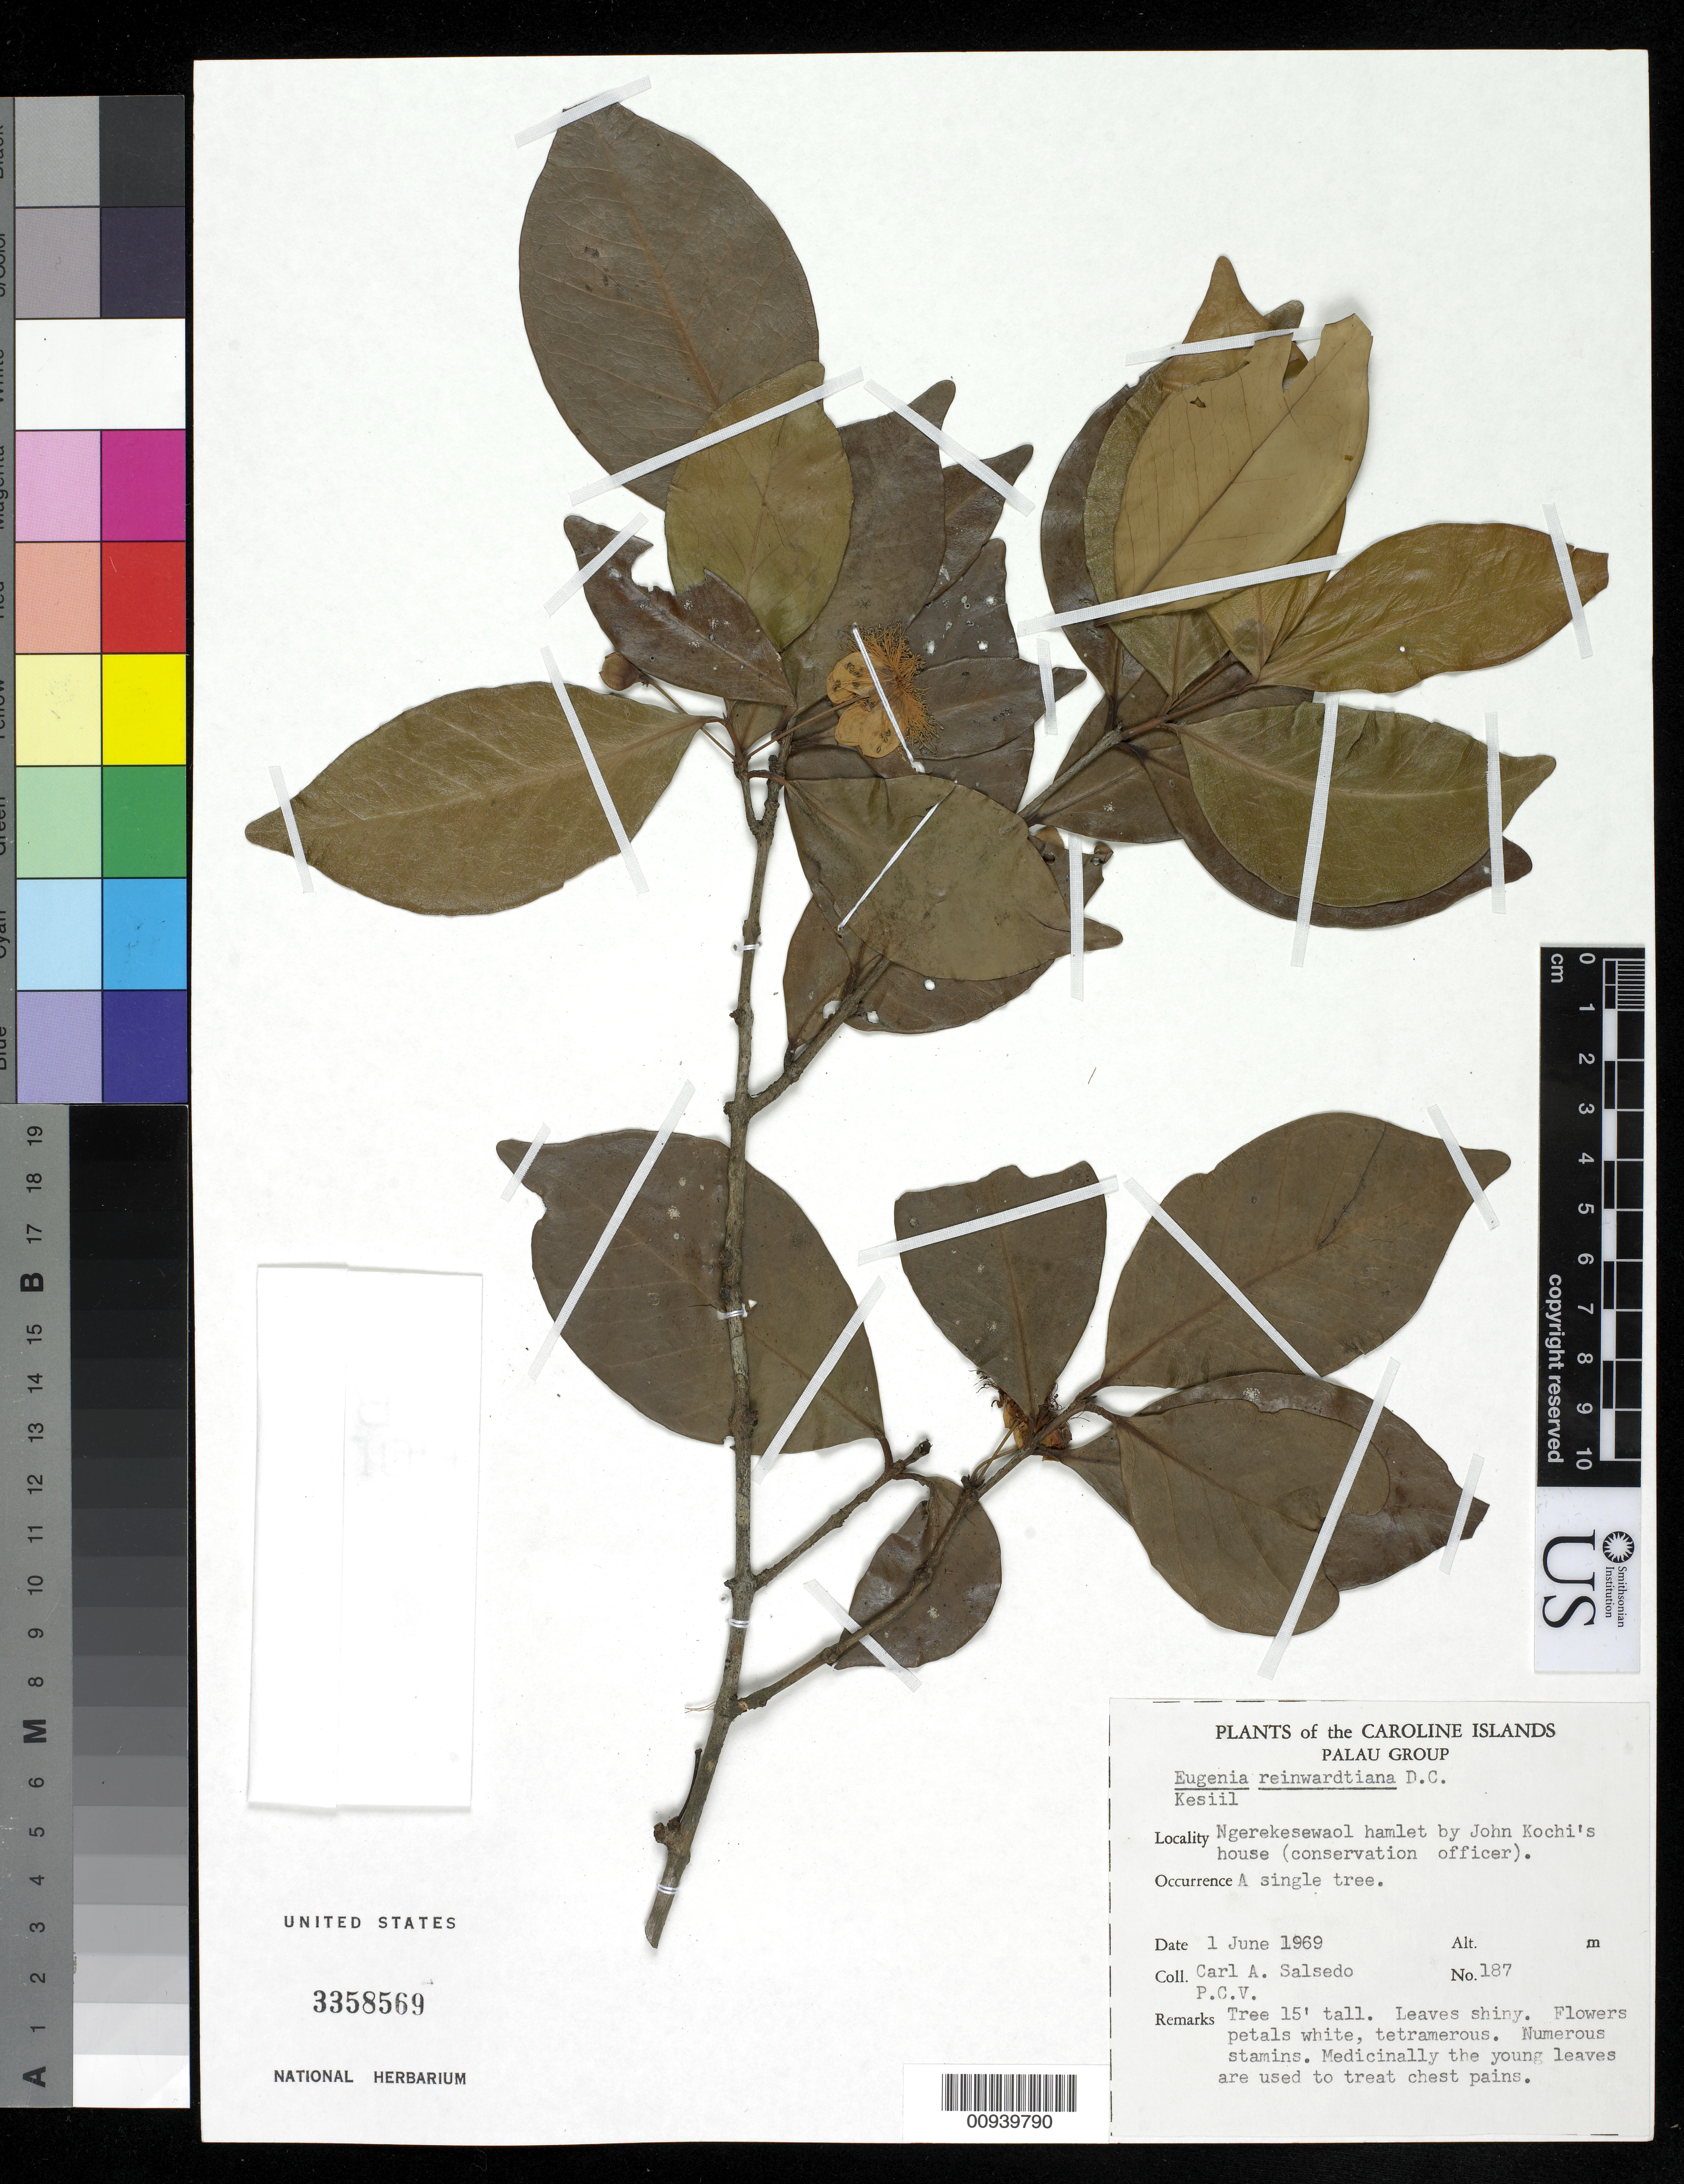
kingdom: Plantae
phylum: Tracheophyta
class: Magnoliopsida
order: Myrtales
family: Myrtaceae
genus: Eugenia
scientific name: Eugenia reinwardtiana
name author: (Blume) DC.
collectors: C.A. Salsedo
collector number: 187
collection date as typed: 01 Jun 1969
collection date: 1969-06-01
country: Kiribati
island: Caroline Atoll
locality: Ngerekesewaol hamlet by John Kochi's house (conservation officer)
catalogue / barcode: US 3358569